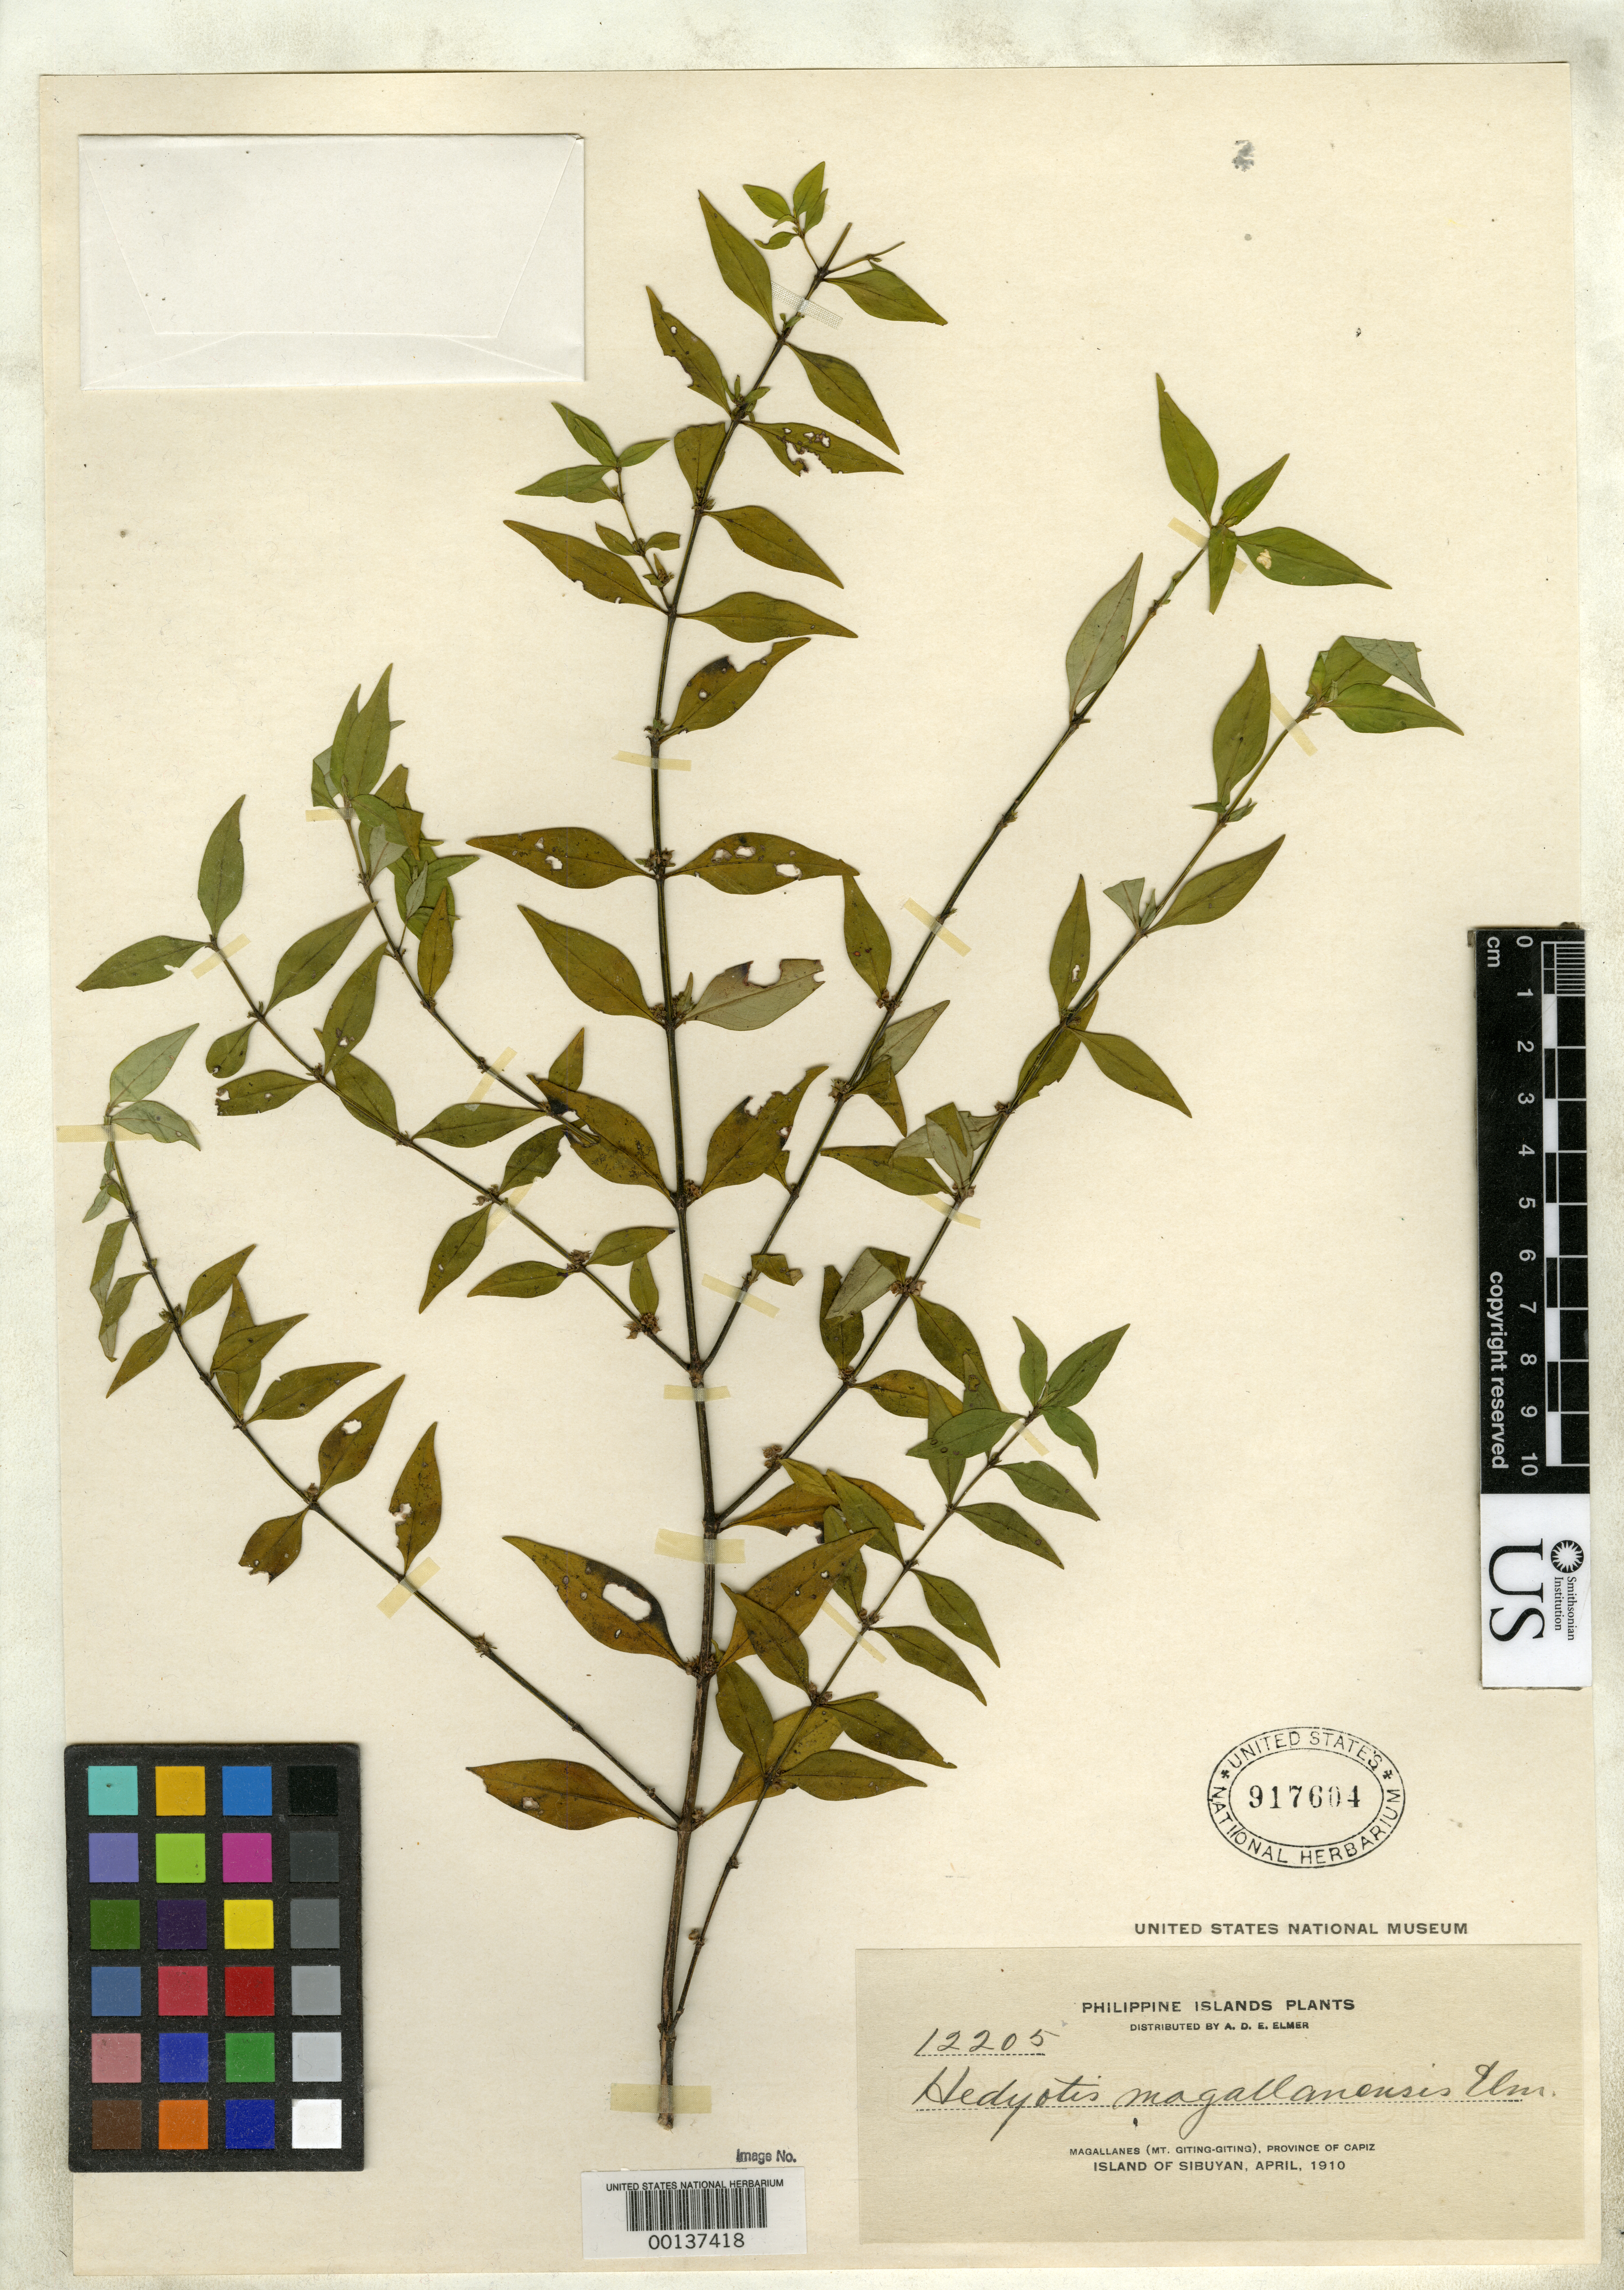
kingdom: Plantae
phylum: Tracheophyta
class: Magnoliopsida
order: Gentianales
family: Rubiaceae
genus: Hedyotis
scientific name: Hedyotis magallanensis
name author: Elmer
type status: Isotype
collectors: A. D. E. Elmer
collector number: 12205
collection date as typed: Apr 1910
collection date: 1910-04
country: Philippines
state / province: Mimaropa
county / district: Romblon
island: Sibuyan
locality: Magallanes (Mt. Giting-Giting), Province of Capiz, Island of Sibuyan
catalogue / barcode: US 917604